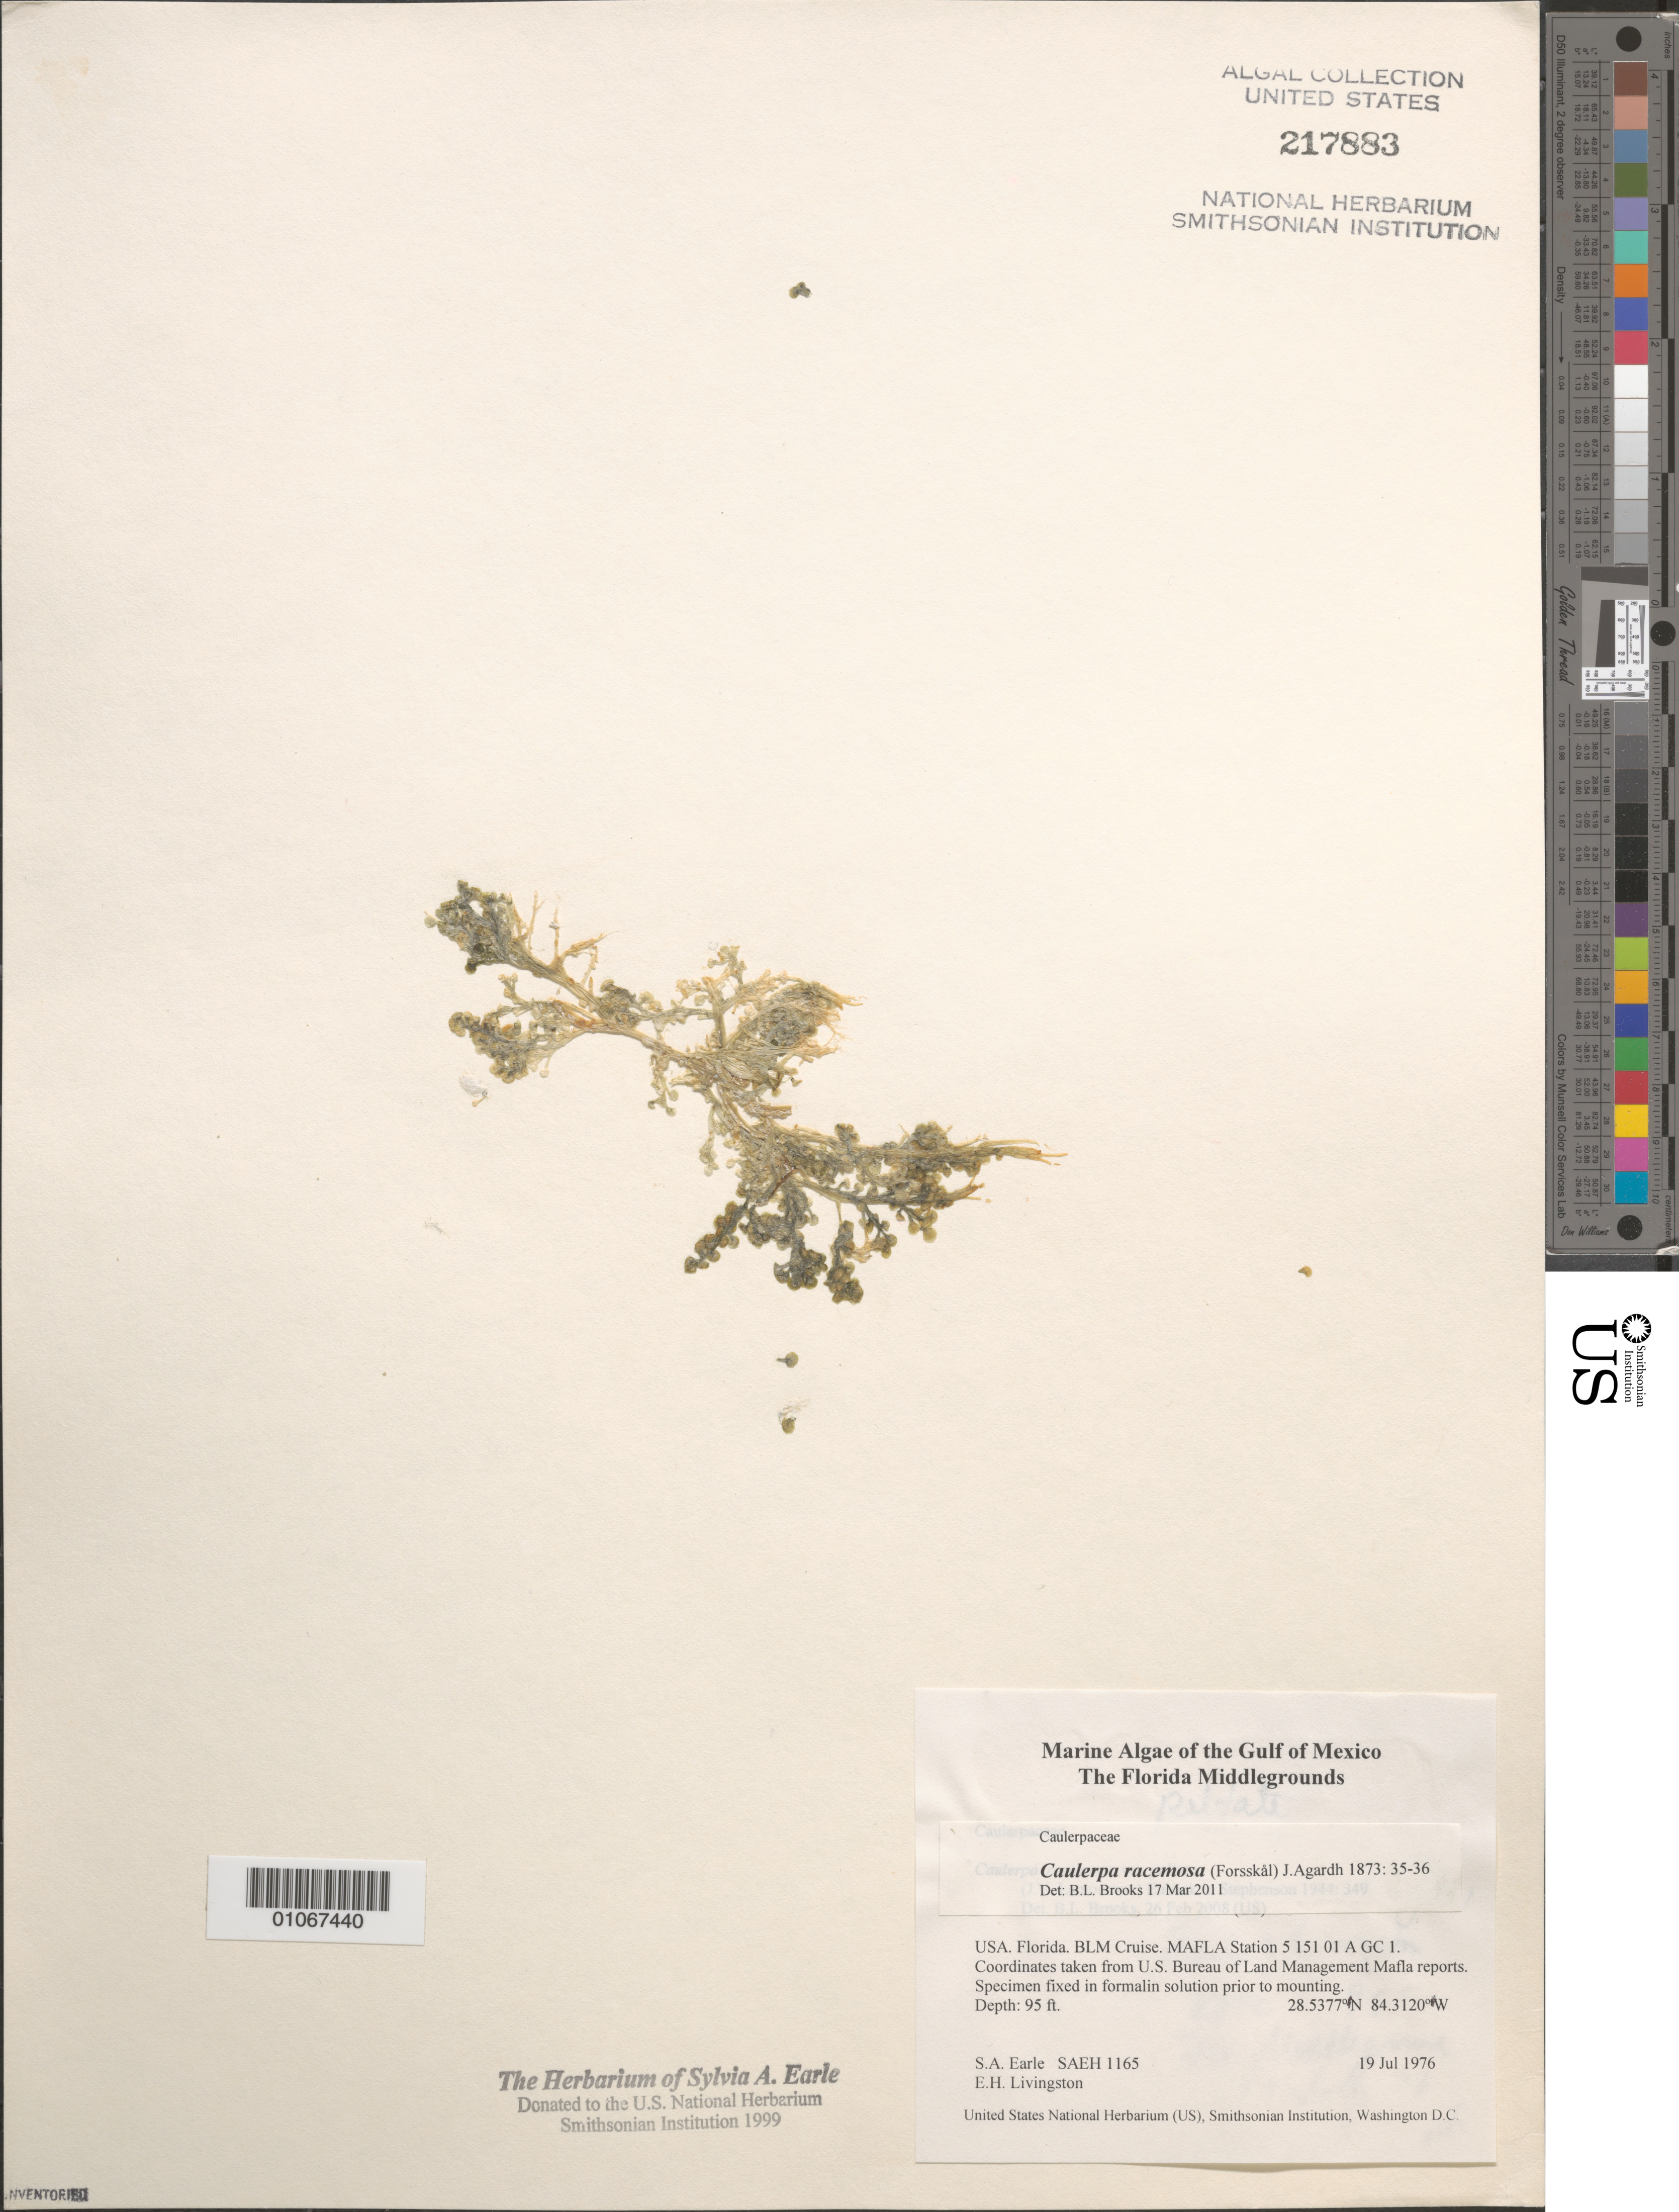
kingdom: Plantae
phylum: Chlorophyta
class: Ulvophyceae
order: Bryopsidales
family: Caulerpaceae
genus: Caulerpa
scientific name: Caulerpa racemosa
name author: (Forssk.) J. Agardh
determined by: Brooks, B. L., (BOT), Smithsonian Institution - National Museum of Natural History (UNITED STATES)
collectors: S. A. Earle & E. Livingston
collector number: SAEH 1165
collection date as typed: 19 Jul 1976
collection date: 1976-07-19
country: United States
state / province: Florida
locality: Gulf of Mexico, Florida Middle Grounds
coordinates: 28.5377 N, 84.3120 W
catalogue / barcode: US 217883